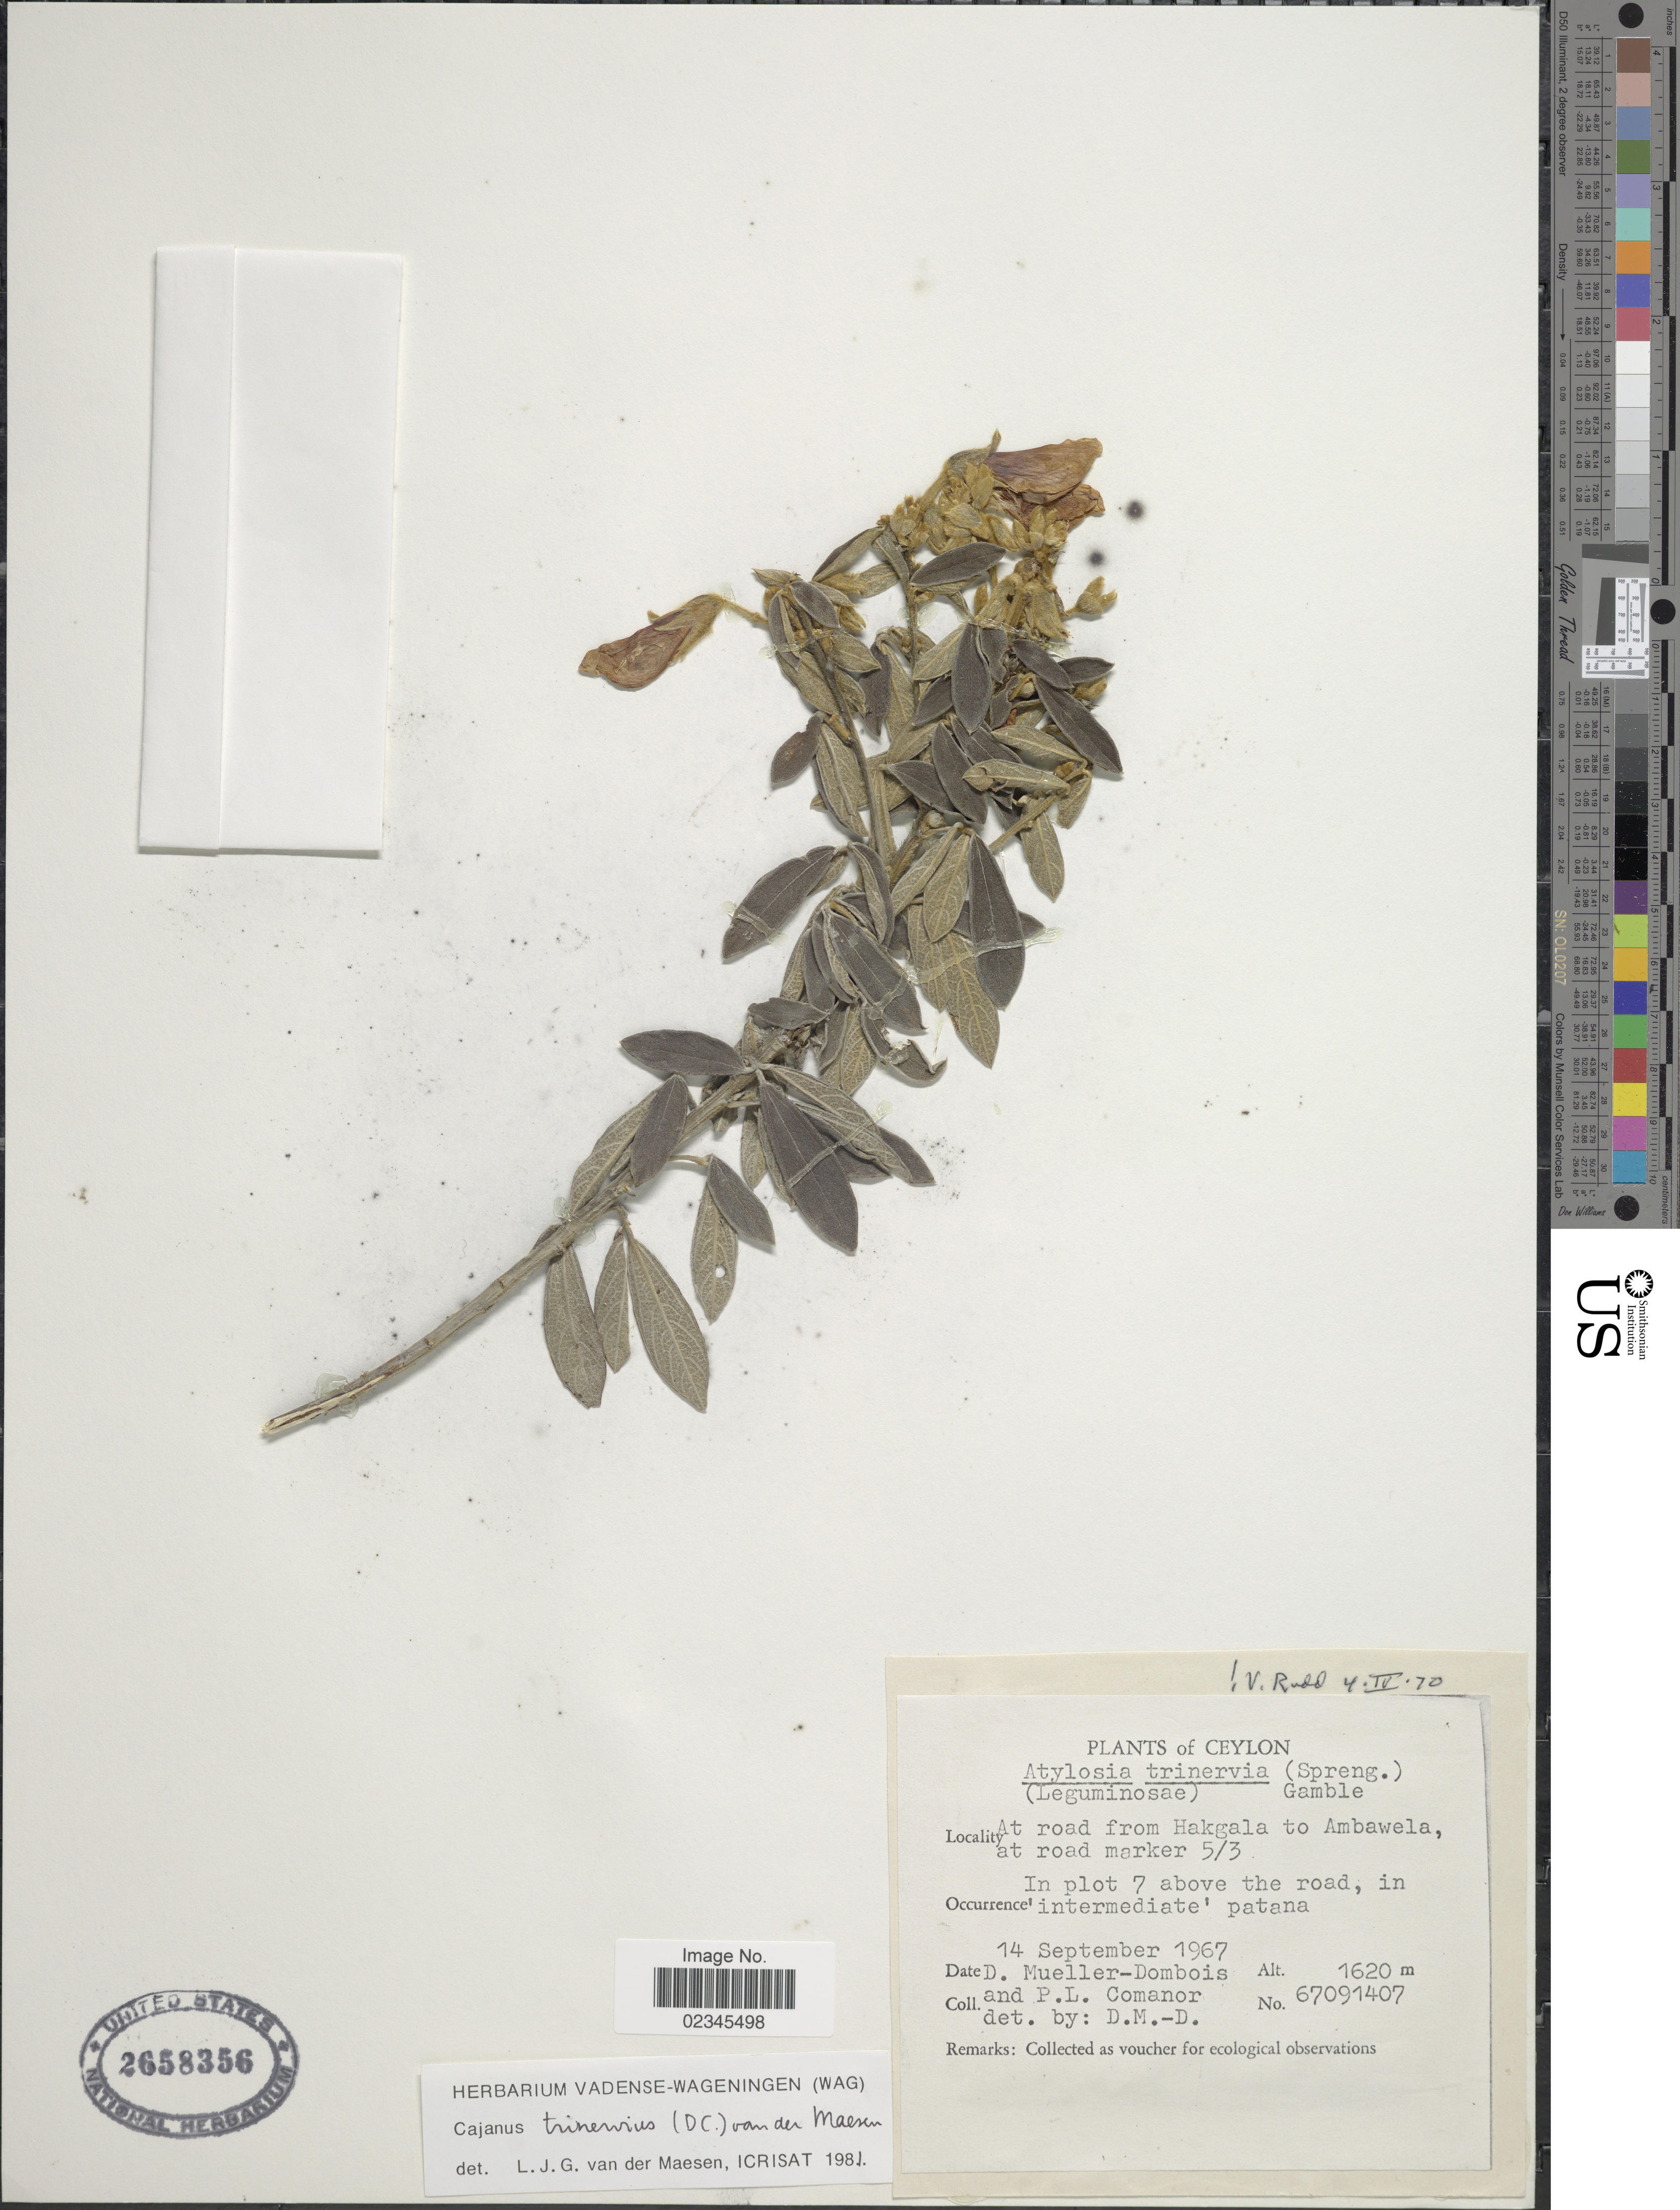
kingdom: Plantae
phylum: Tracheophyta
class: Magnoliopsida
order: Fabales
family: Fabaceae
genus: Cajanus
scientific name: Cajanus trinervius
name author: (DC.) Maesen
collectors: D. Mueller-Dombois & P. Comanor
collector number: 67091407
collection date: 1967-09-14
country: Sri Lanka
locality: Ceylon. At road from Hakgala to Ambawela, at road marker 5/3. In plot 7 above the road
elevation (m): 1620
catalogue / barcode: US 2658356